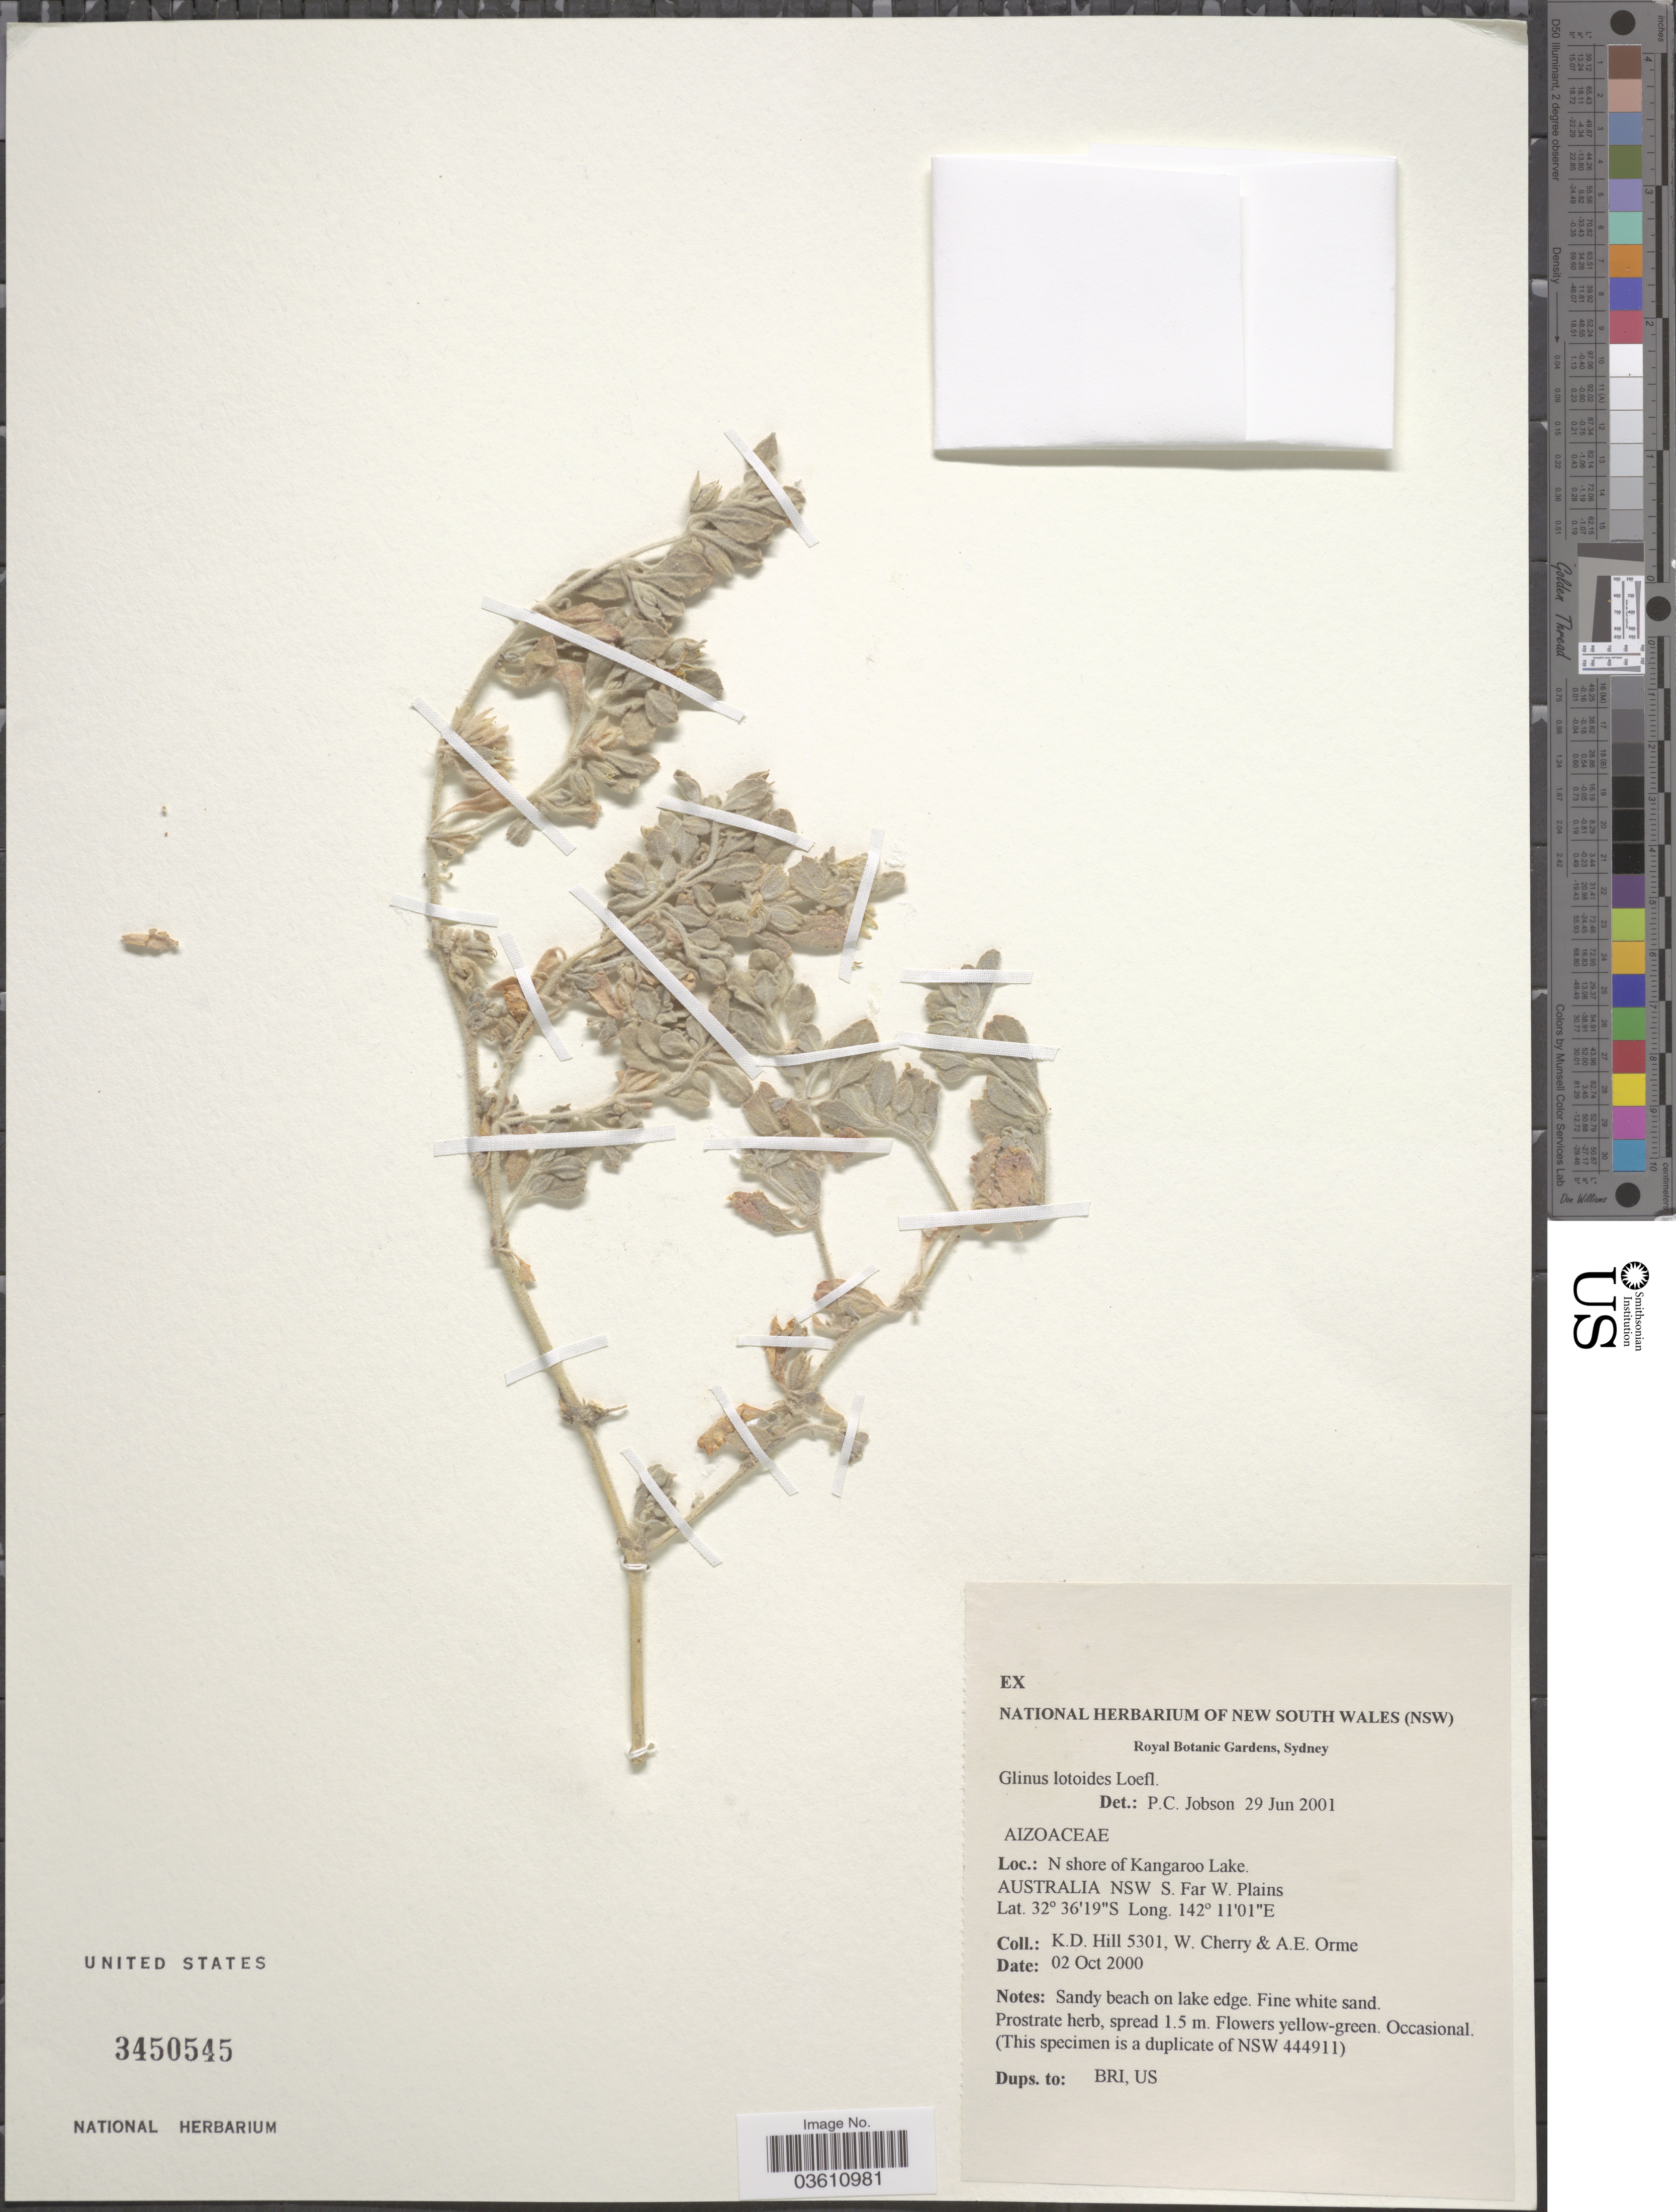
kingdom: Plantae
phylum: Tracheophyta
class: Magnoliopsida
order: Caryophyllales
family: Molluginaceae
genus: Glinus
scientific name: Glinus lotoides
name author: L.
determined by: Jobson, P. C.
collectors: K. D. Hill, W. A. Cherry & A. Orme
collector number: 5301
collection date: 2000-10-02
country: Australia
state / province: New South Wales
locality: N shore of Kangaroo Lake. NSW S. Far W. Plains.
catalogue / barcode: US 3450545